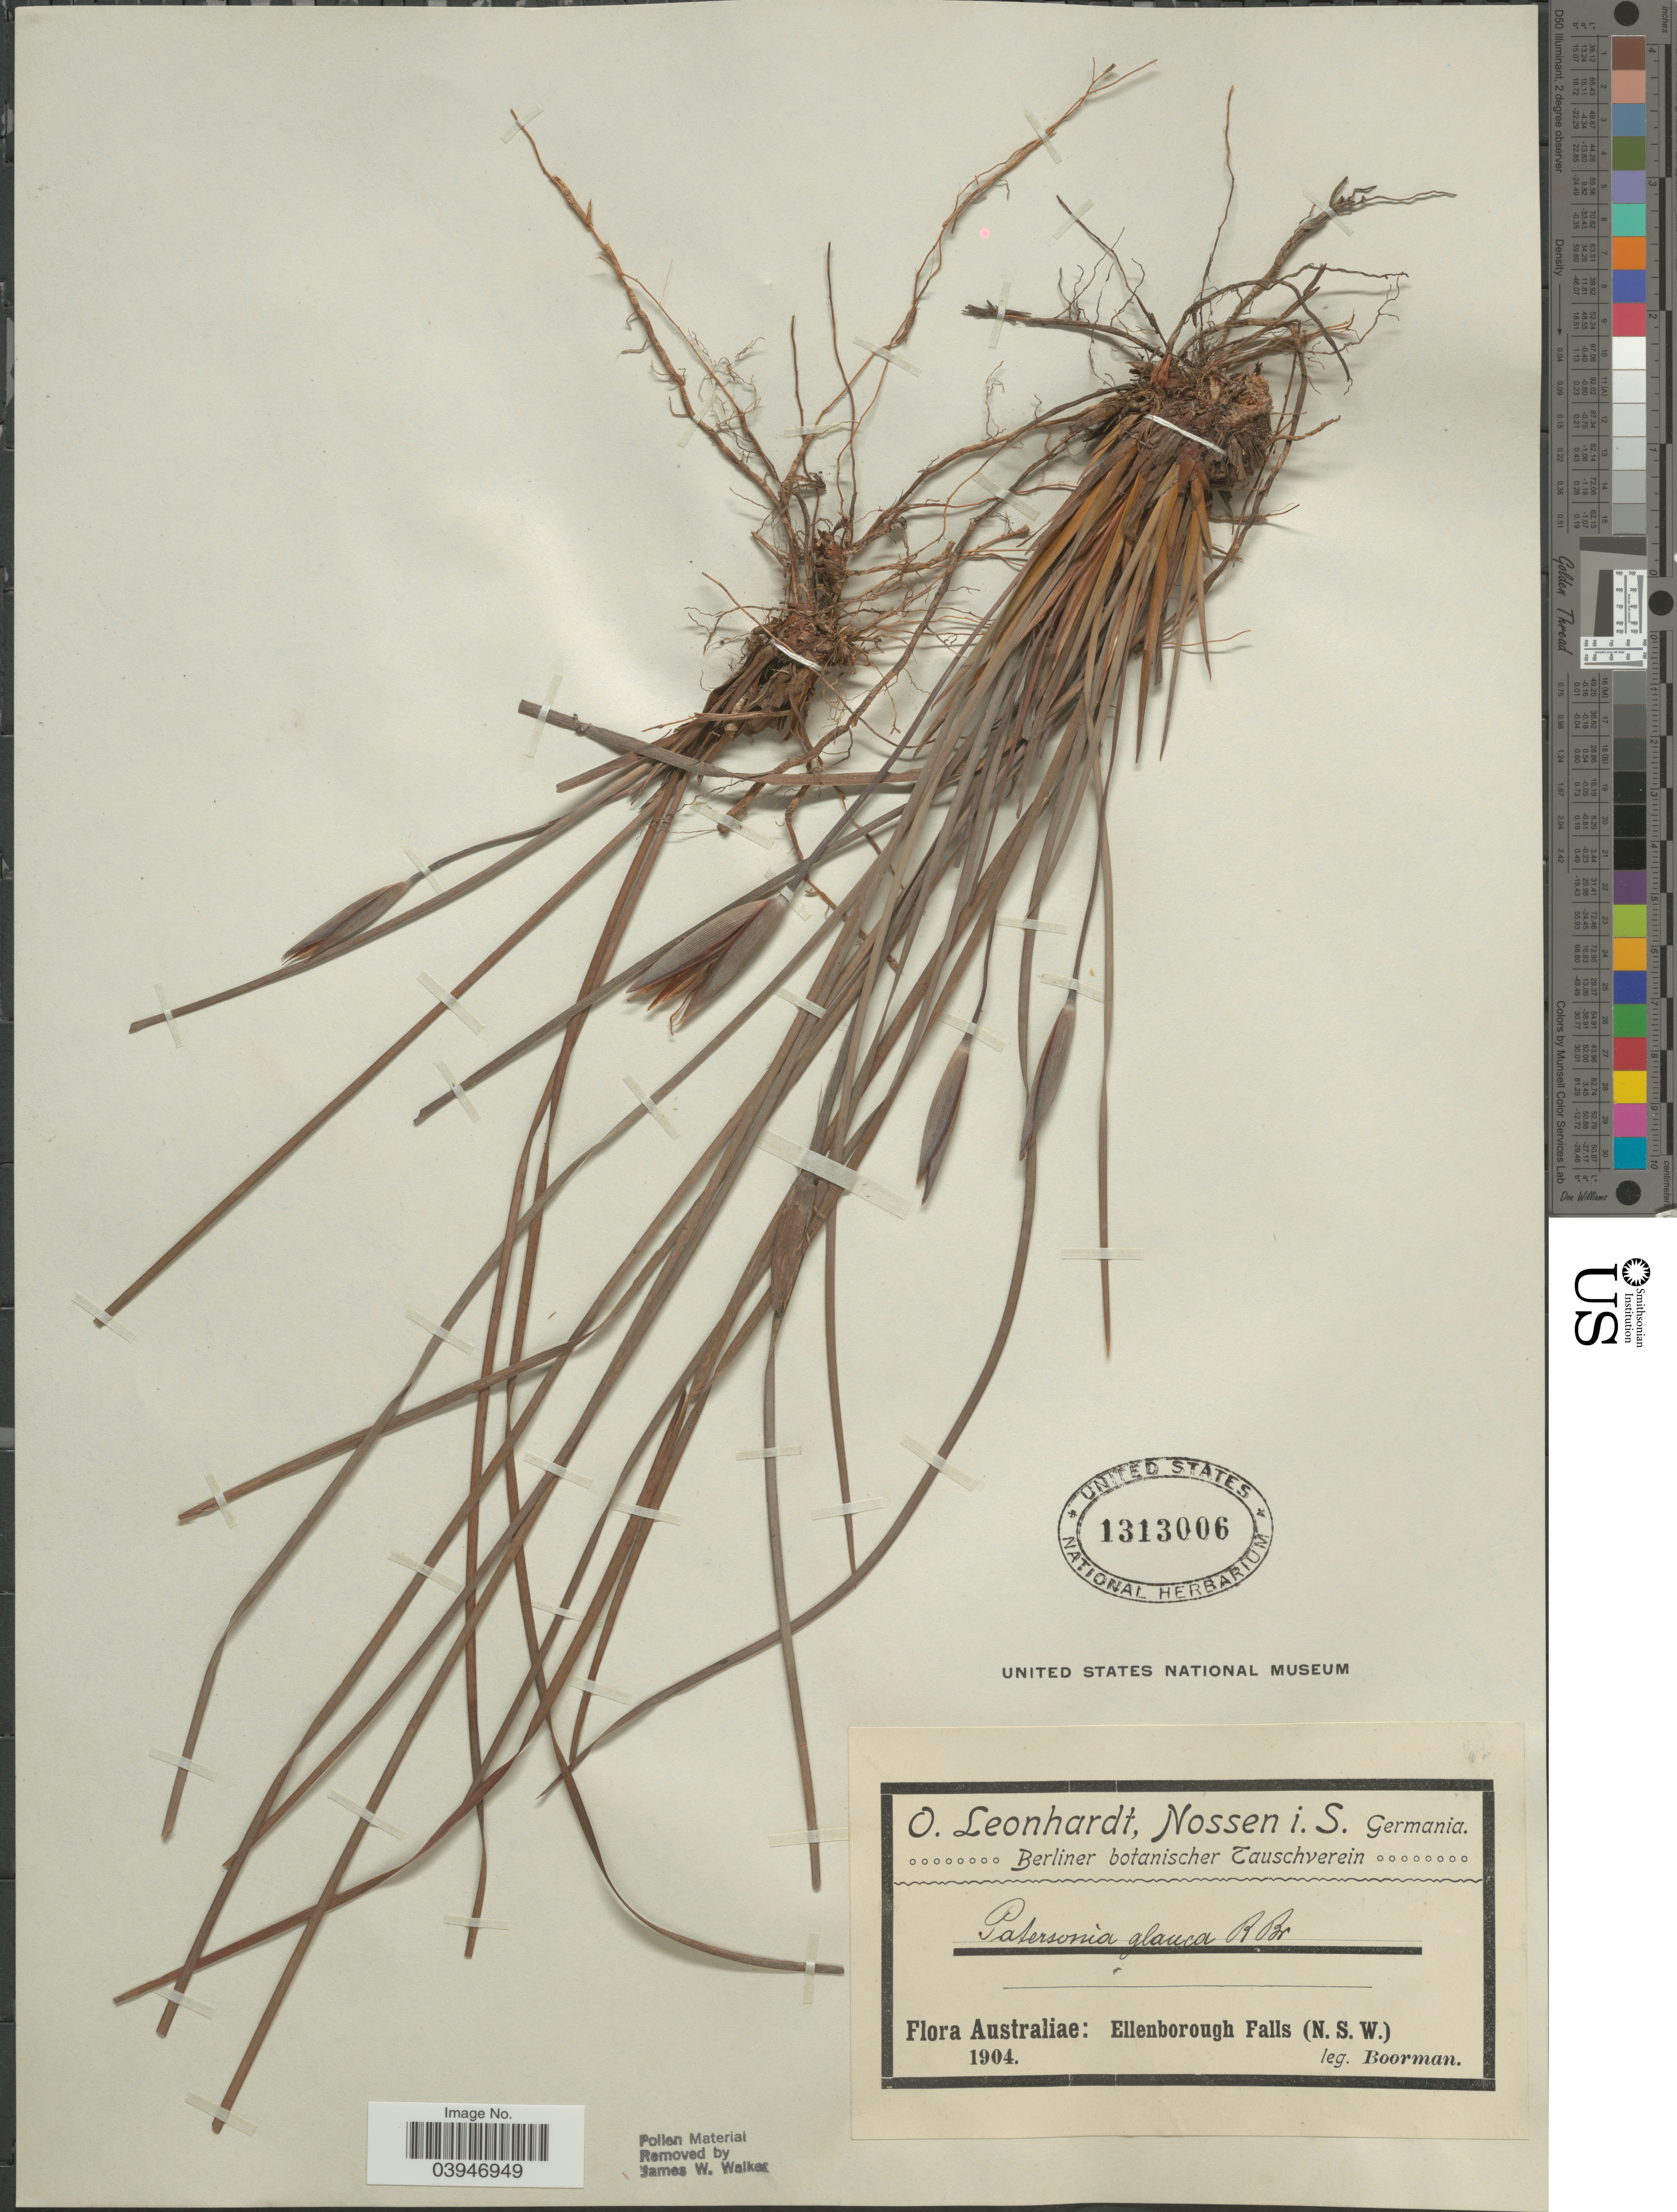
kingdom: Plantae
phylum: Tracheophyta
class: Liliopsida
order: Asparagales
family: Iridaceae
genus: Patersonia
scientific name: Patersonia glauca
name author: R. Br.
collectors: -. Boorman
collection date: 1904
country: Australia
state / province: New South Wales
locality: Ellenborough Falls.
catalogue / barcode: US 1313006